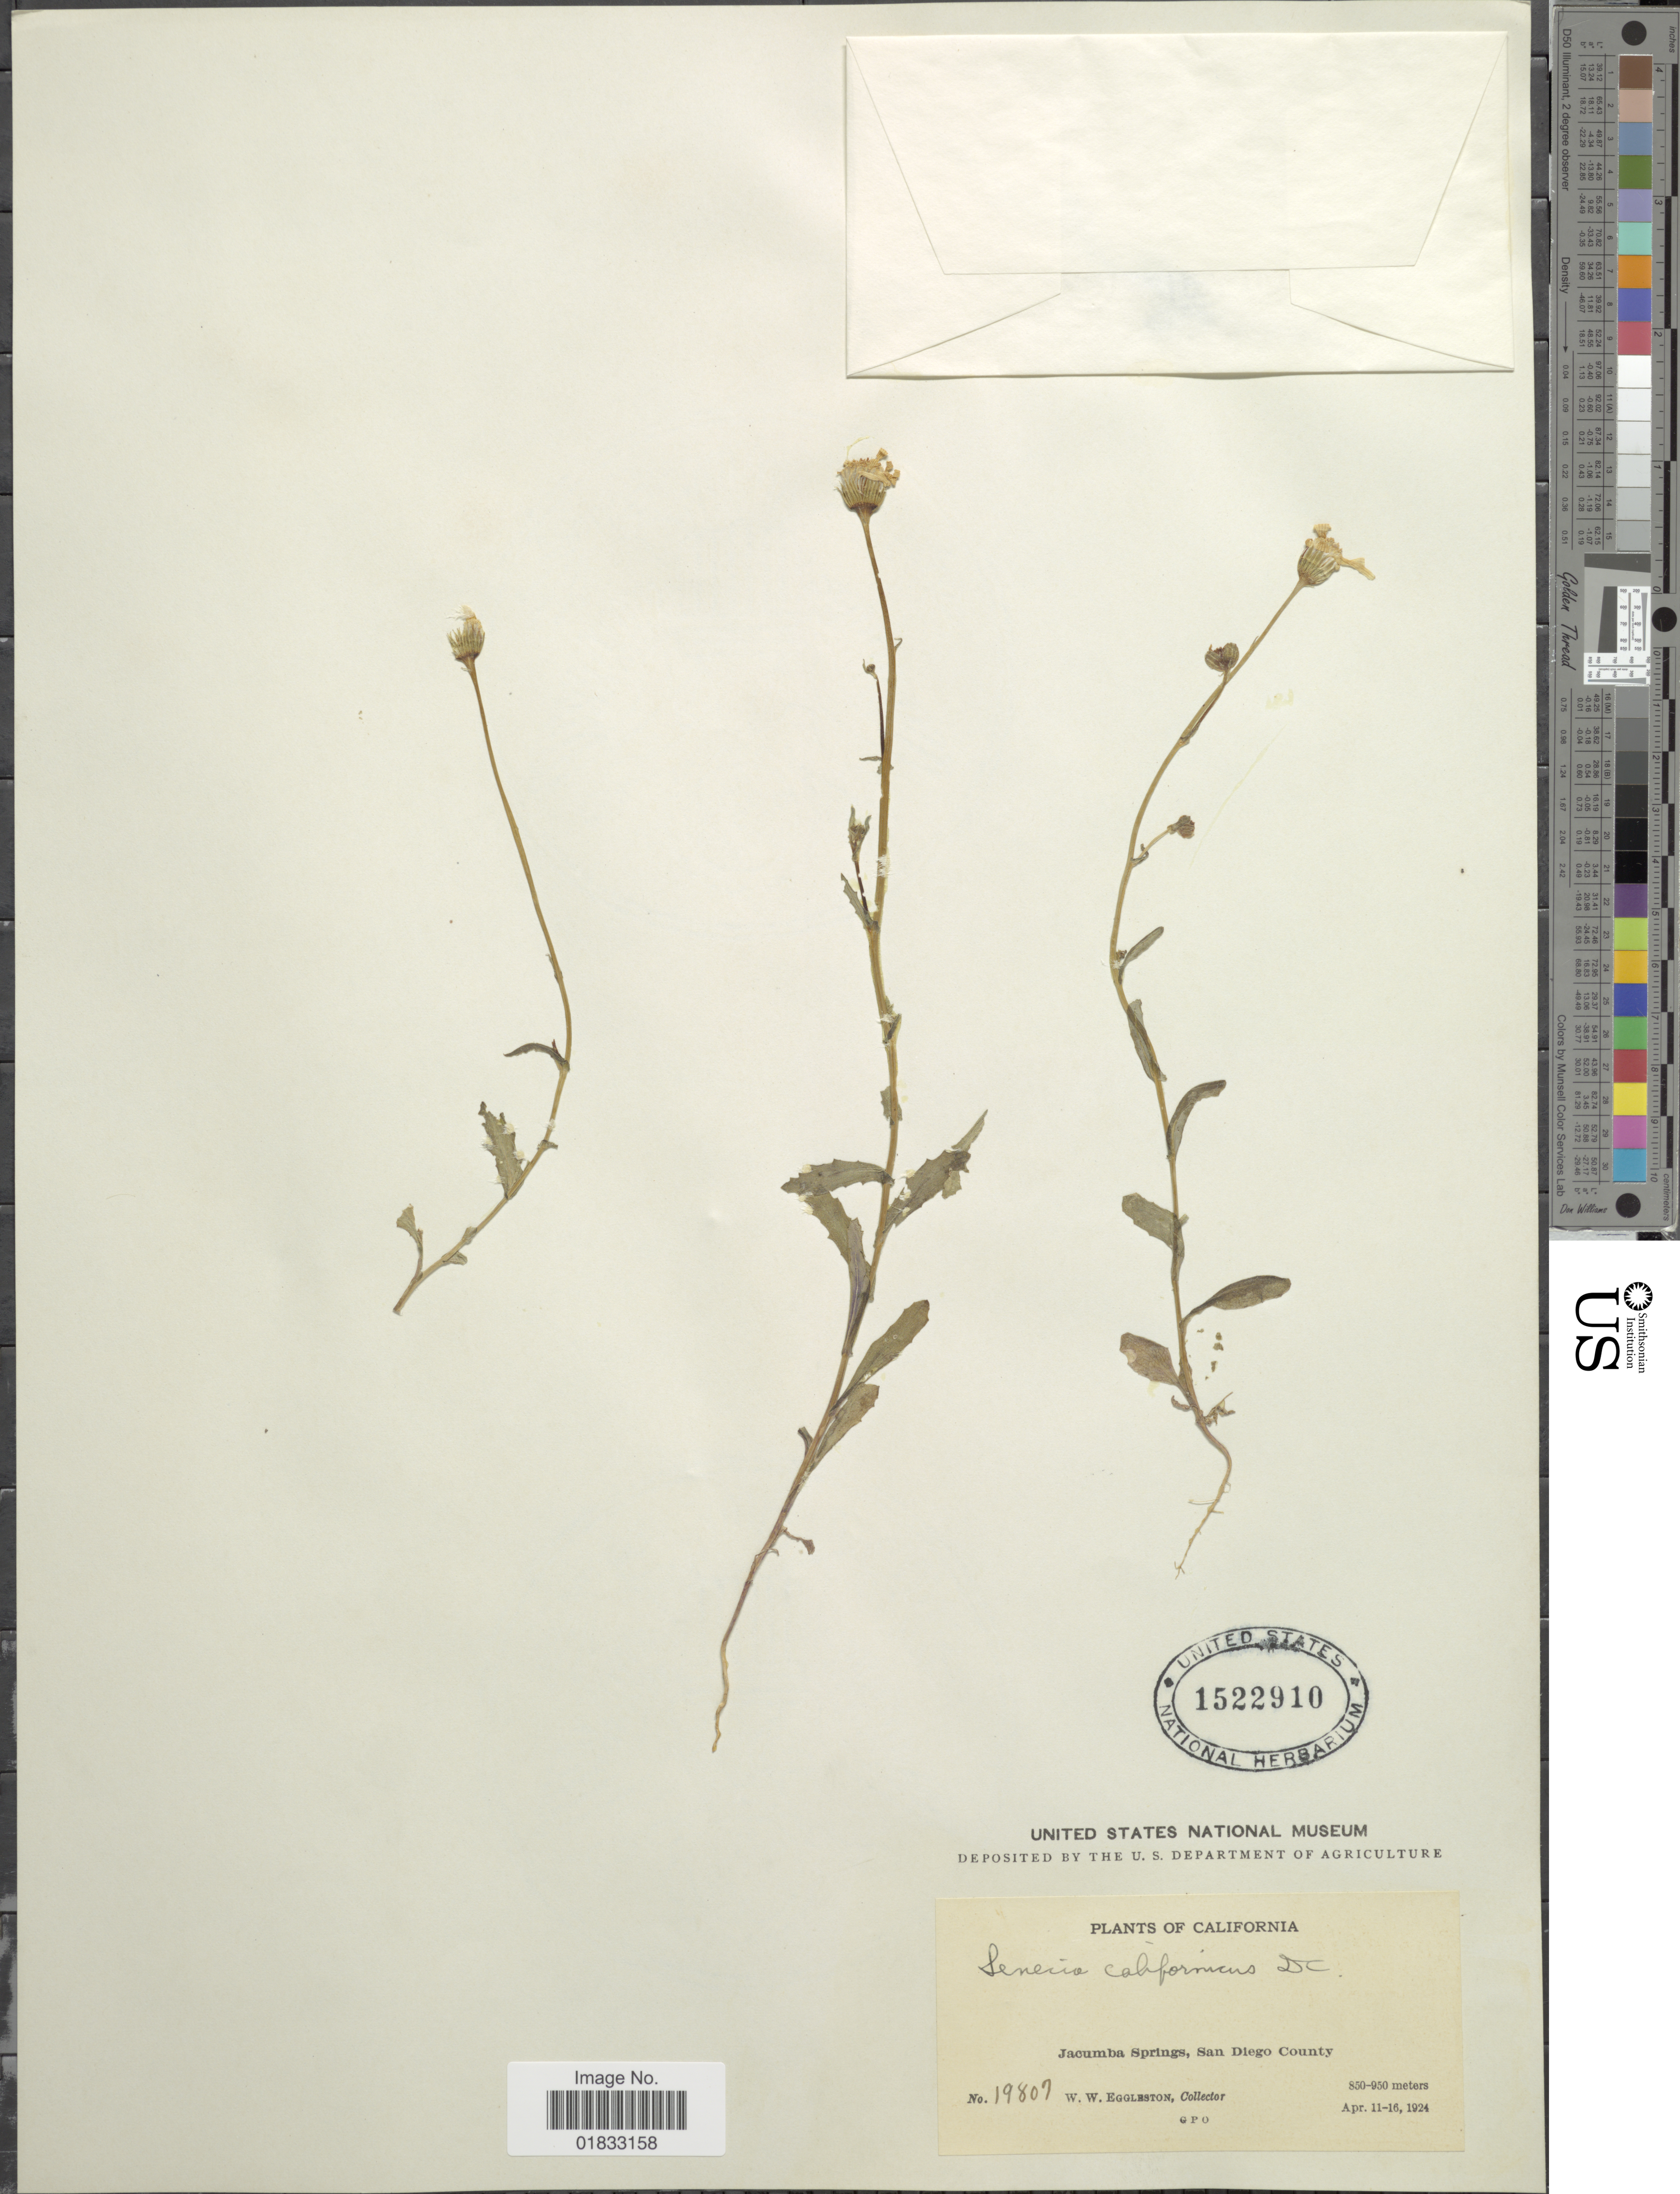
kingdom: Plantae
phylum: Tracheophyta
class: Magnoliopsida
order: Asterales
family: Asteraceae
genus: Senecio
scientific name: Senecio californicus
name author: DC.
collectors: W. W. Eggleston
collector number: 19807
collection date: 1924-04-11/1924-04-16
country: United States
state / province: California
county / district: San Diego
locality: Jacumba Springs, San Diego County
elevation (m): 850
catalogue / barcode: US 1522910